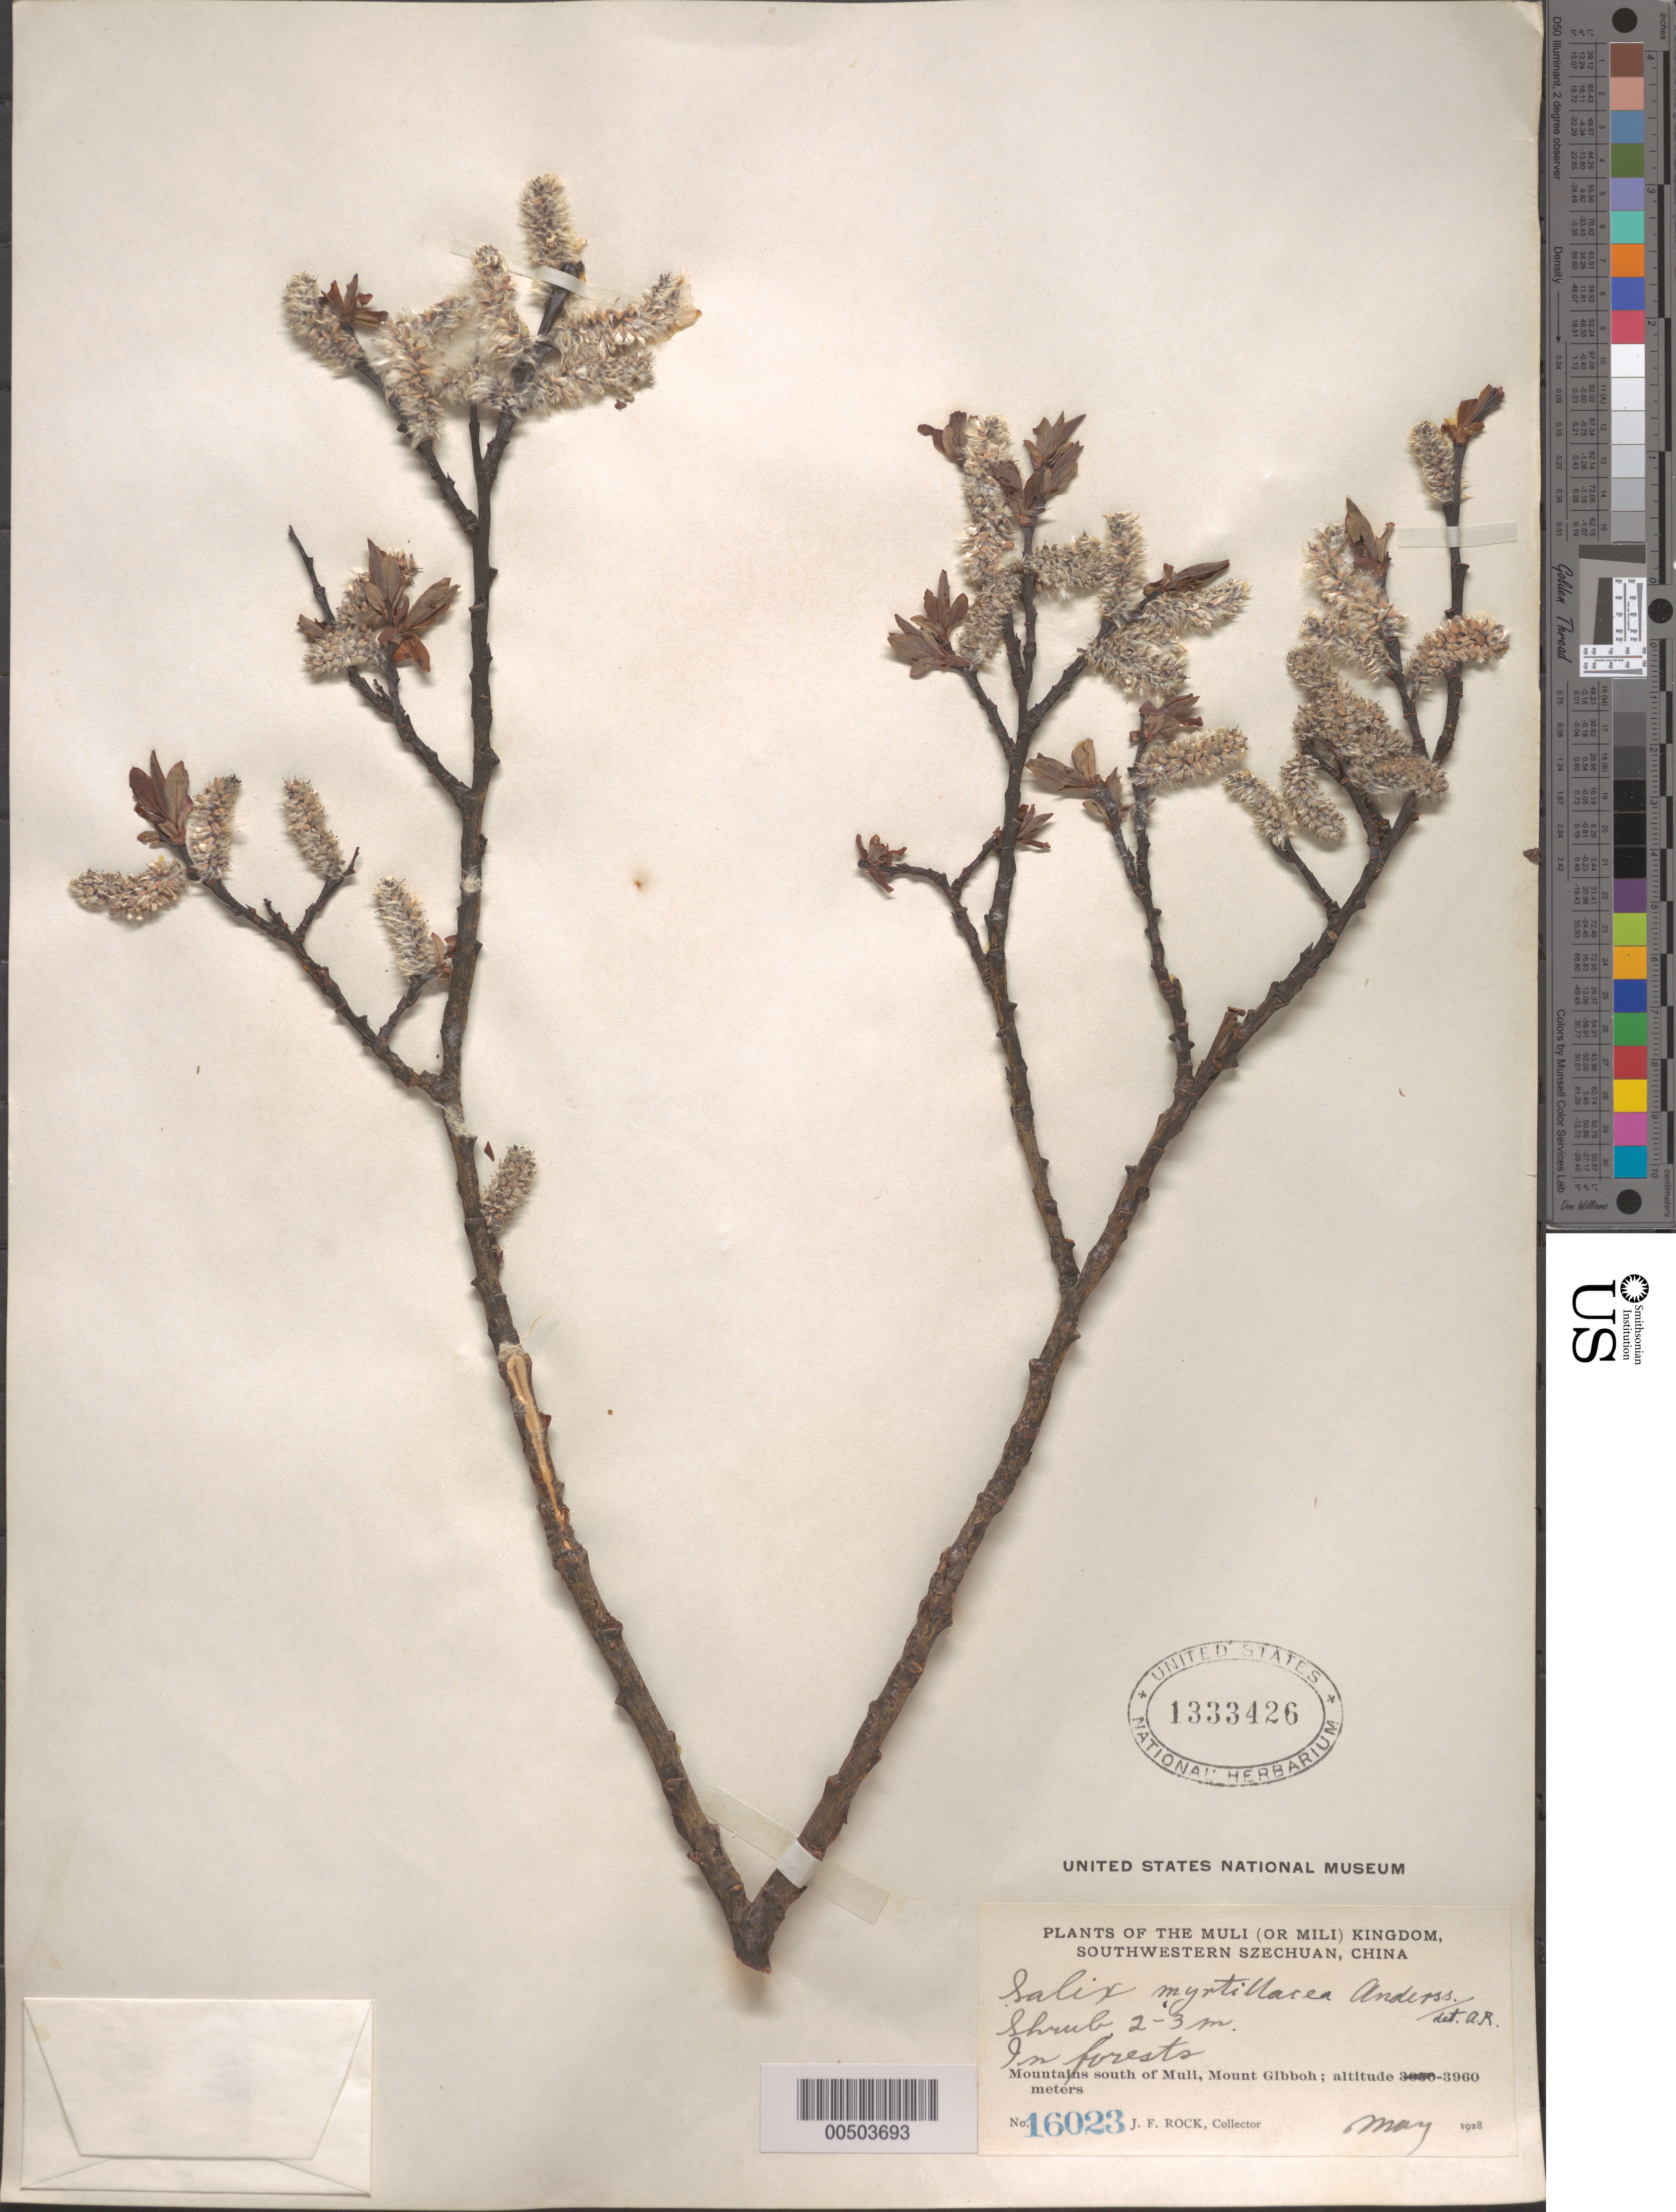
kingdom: Plantae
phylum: Tracheophyta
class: Magnoliopsida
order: Malpighiales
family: Salicaceae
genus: Salix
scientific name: Salix myrtillacea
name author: Andersson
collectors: J. F. Rock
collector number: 16023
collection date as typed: May 1928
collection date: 1928-05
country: China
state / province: Sichuan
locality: Mountains south of Muli, Mount Gibboh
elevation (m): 3960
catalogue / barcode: US 1333426